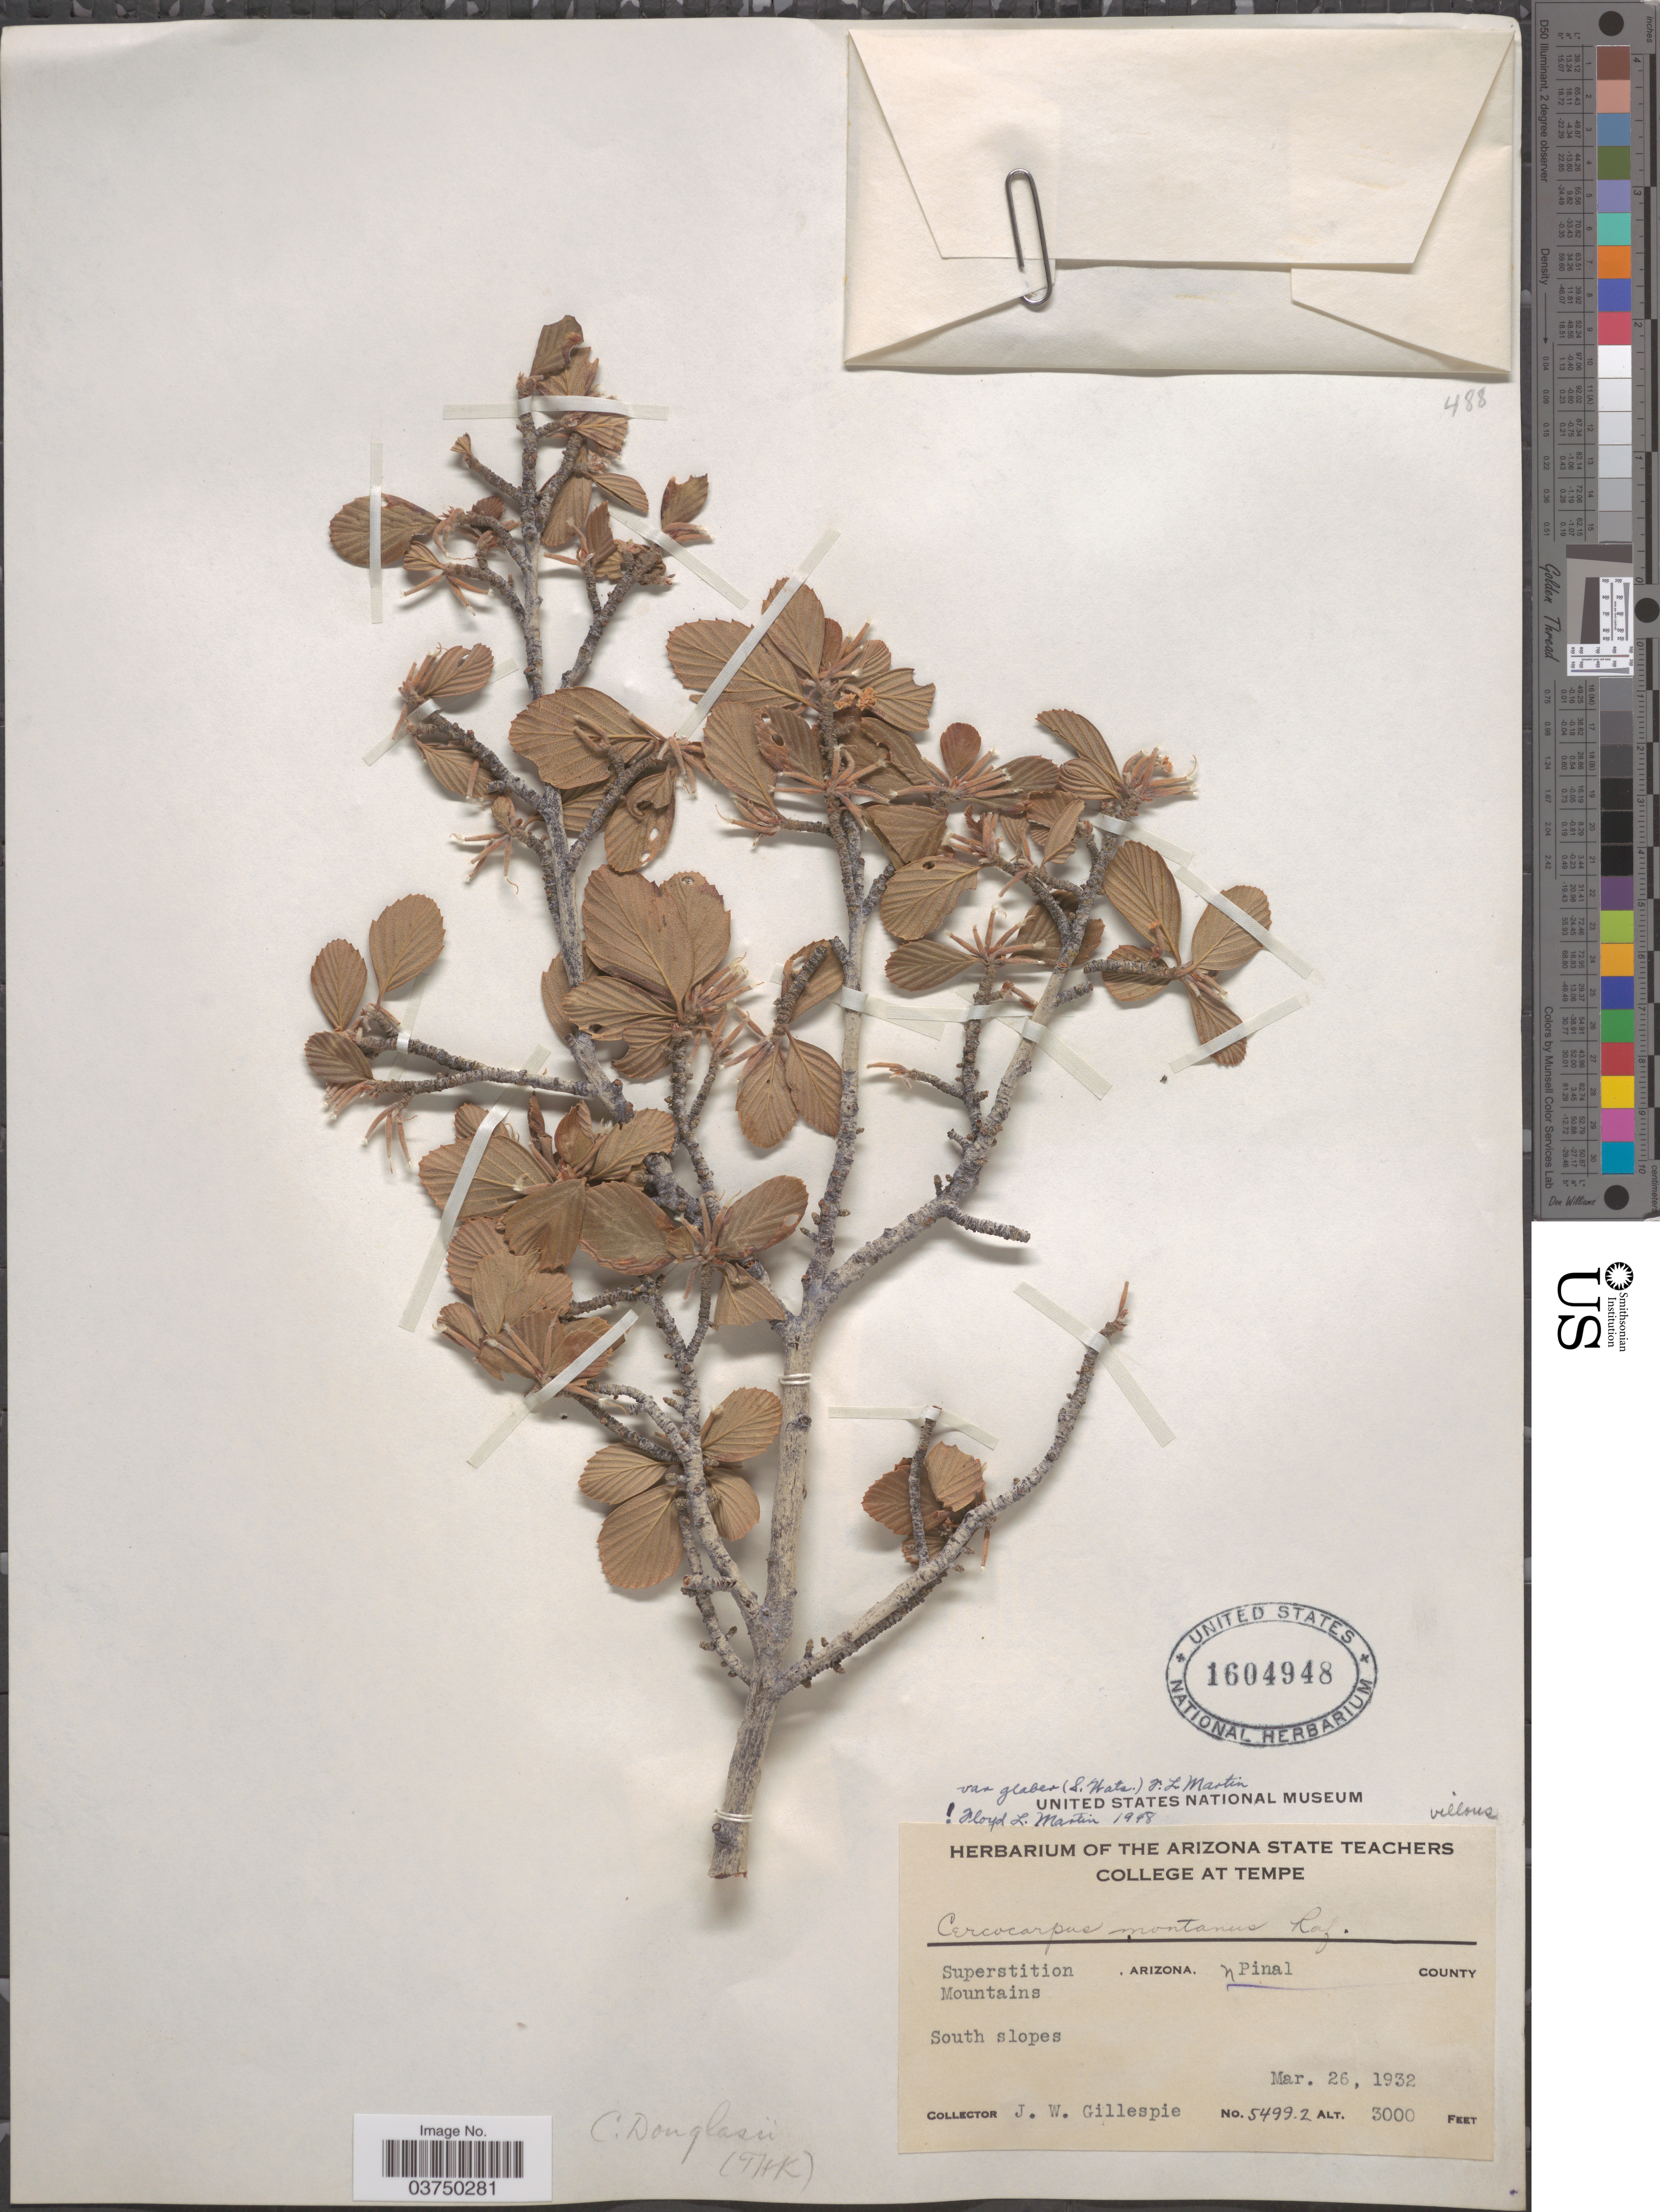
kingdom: Plantae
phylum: Tracheophyta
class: Magnoliopsida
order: Rosales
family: Rosaceae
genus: Cercocarpus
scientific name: Cercocarpus montanus var. glaber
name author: (S. Watson) F.L. Martin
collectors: J. W. Gillespie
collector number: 54992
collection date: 1932-03-26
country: United States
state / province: Arizona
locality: Superstition Mountains. Pinal County. South slopes.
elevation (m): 914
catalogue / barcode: US 1604948